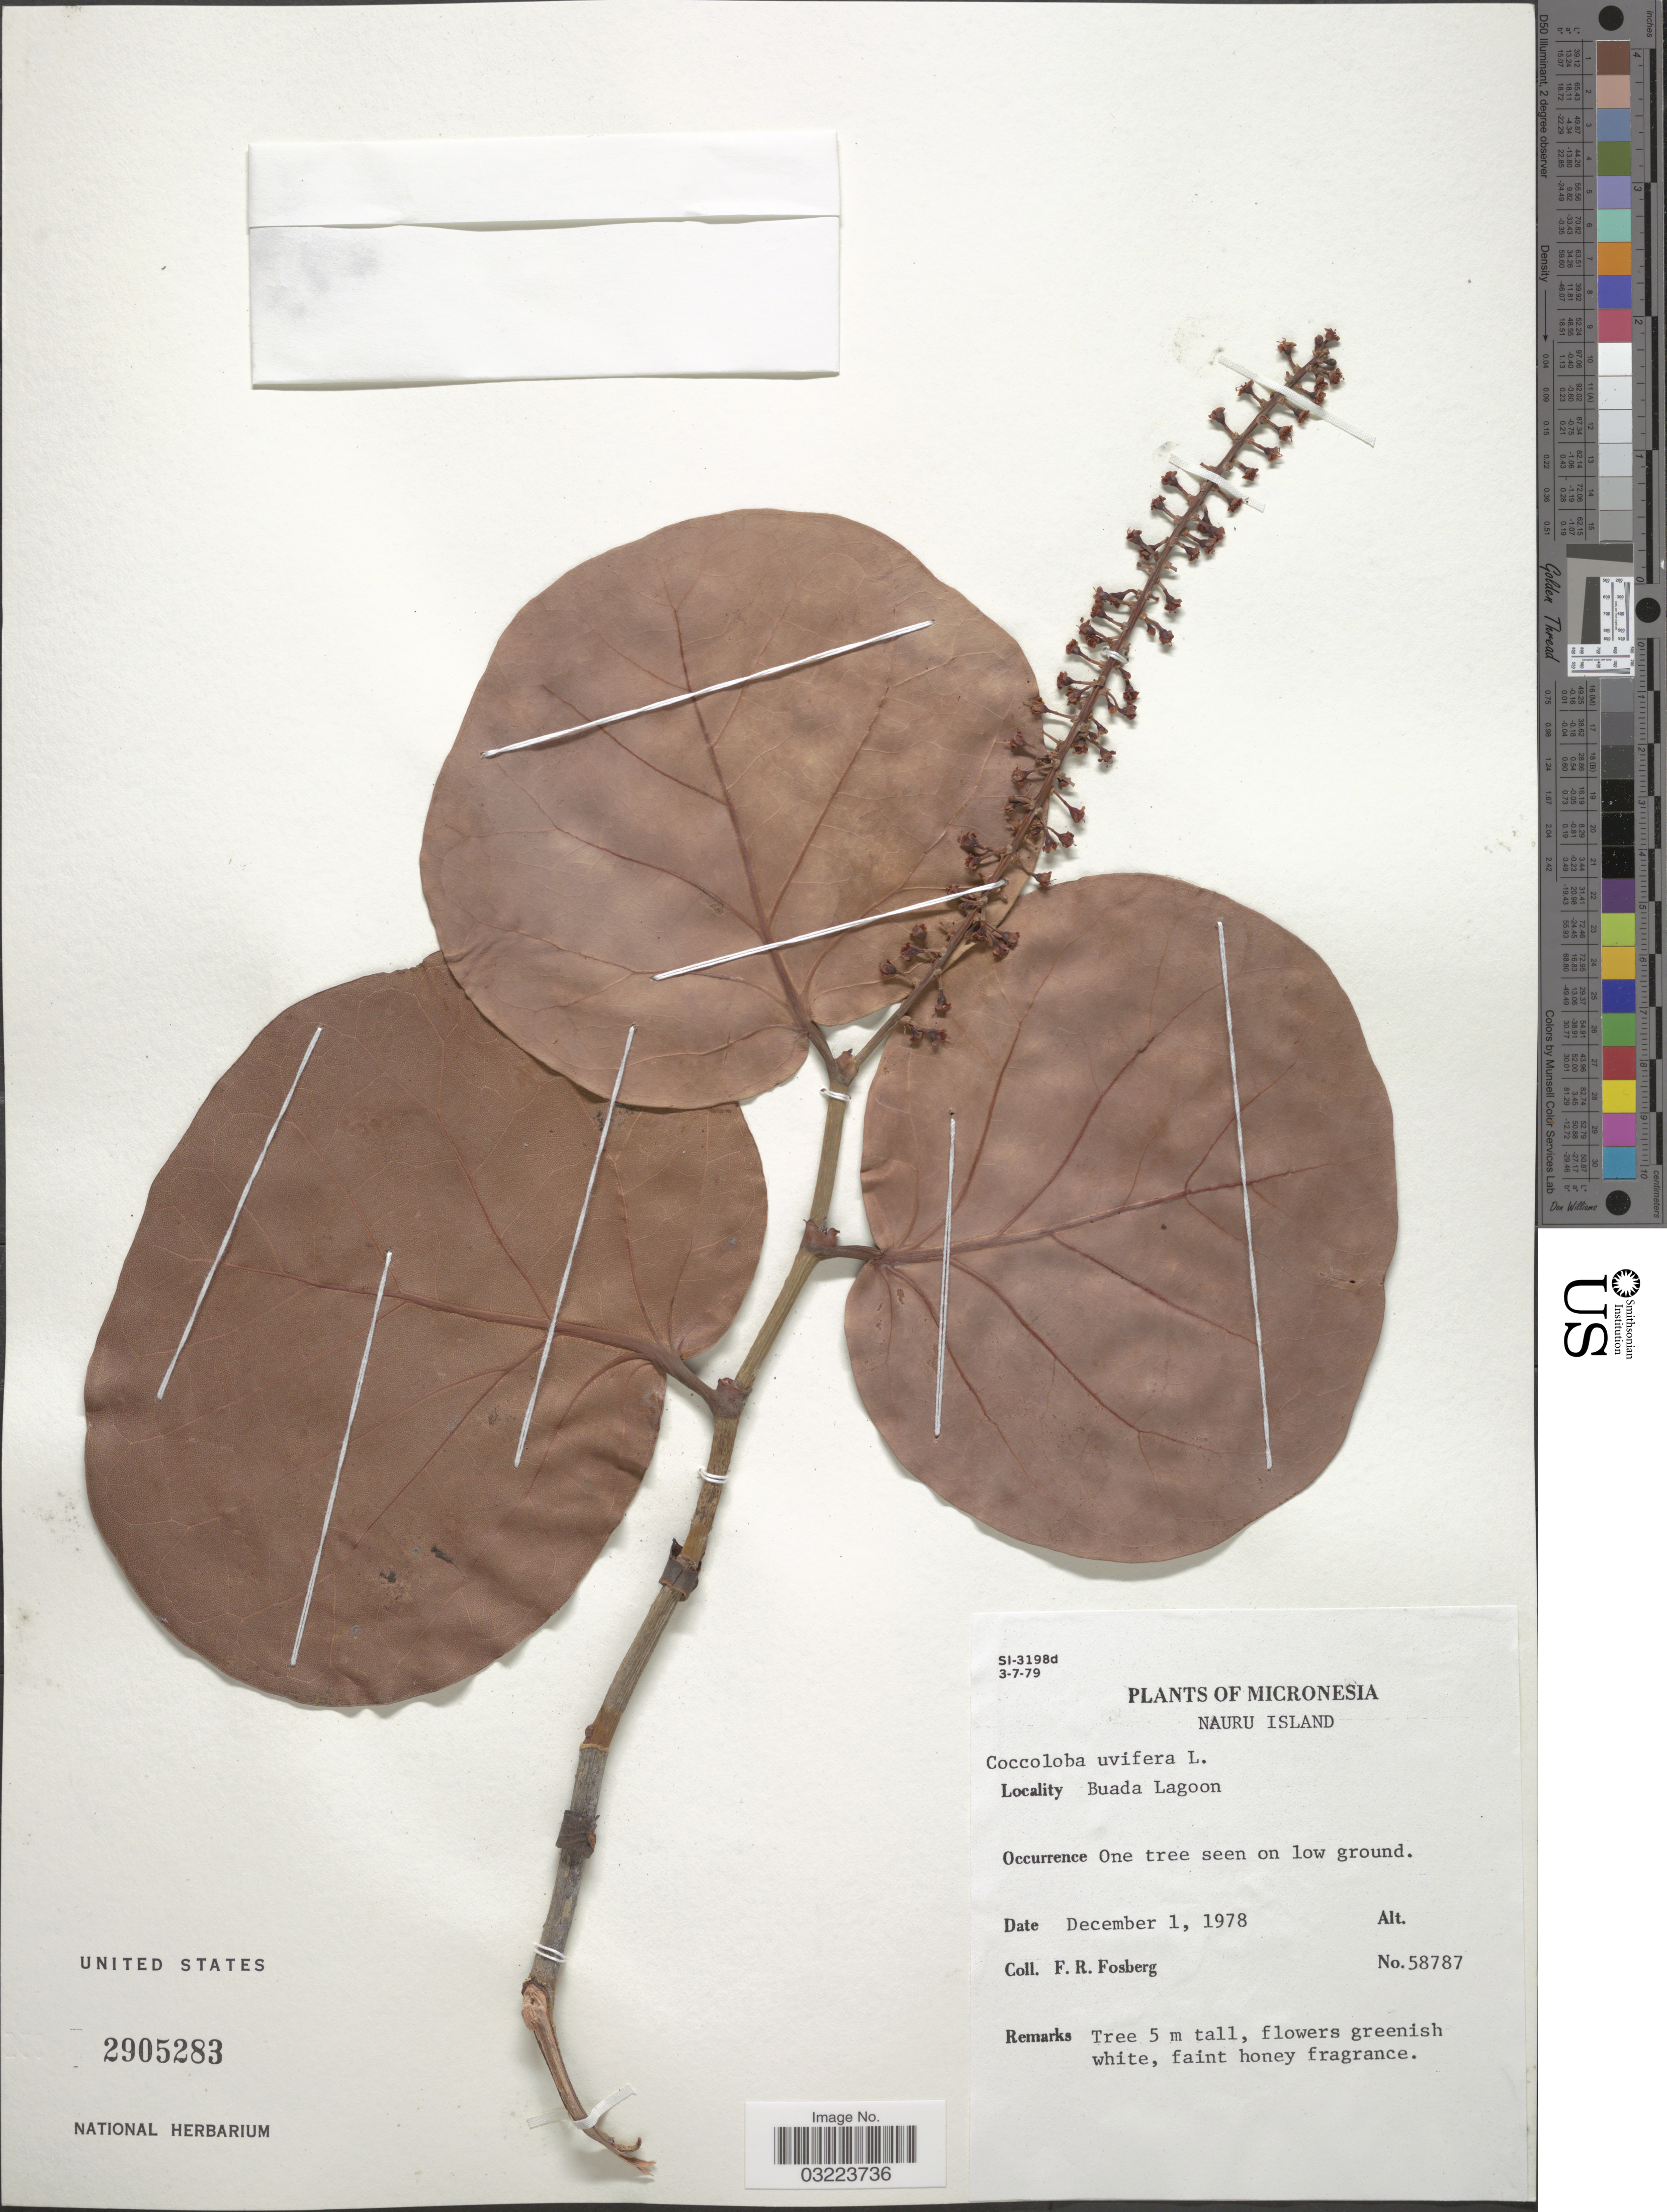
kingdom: Plantae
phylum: Tracheophyta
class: Magnoliopsida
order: Caryophyllales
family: Polygonaceae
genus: Coccoloba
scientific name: Coccoloba uvifera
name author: L.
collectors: F. R. Fosberg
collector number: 58787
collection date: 1978-12-01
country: Nauru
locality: Micronesia. Nauru Island. Buada Lagoon.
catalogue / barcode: US 2905283